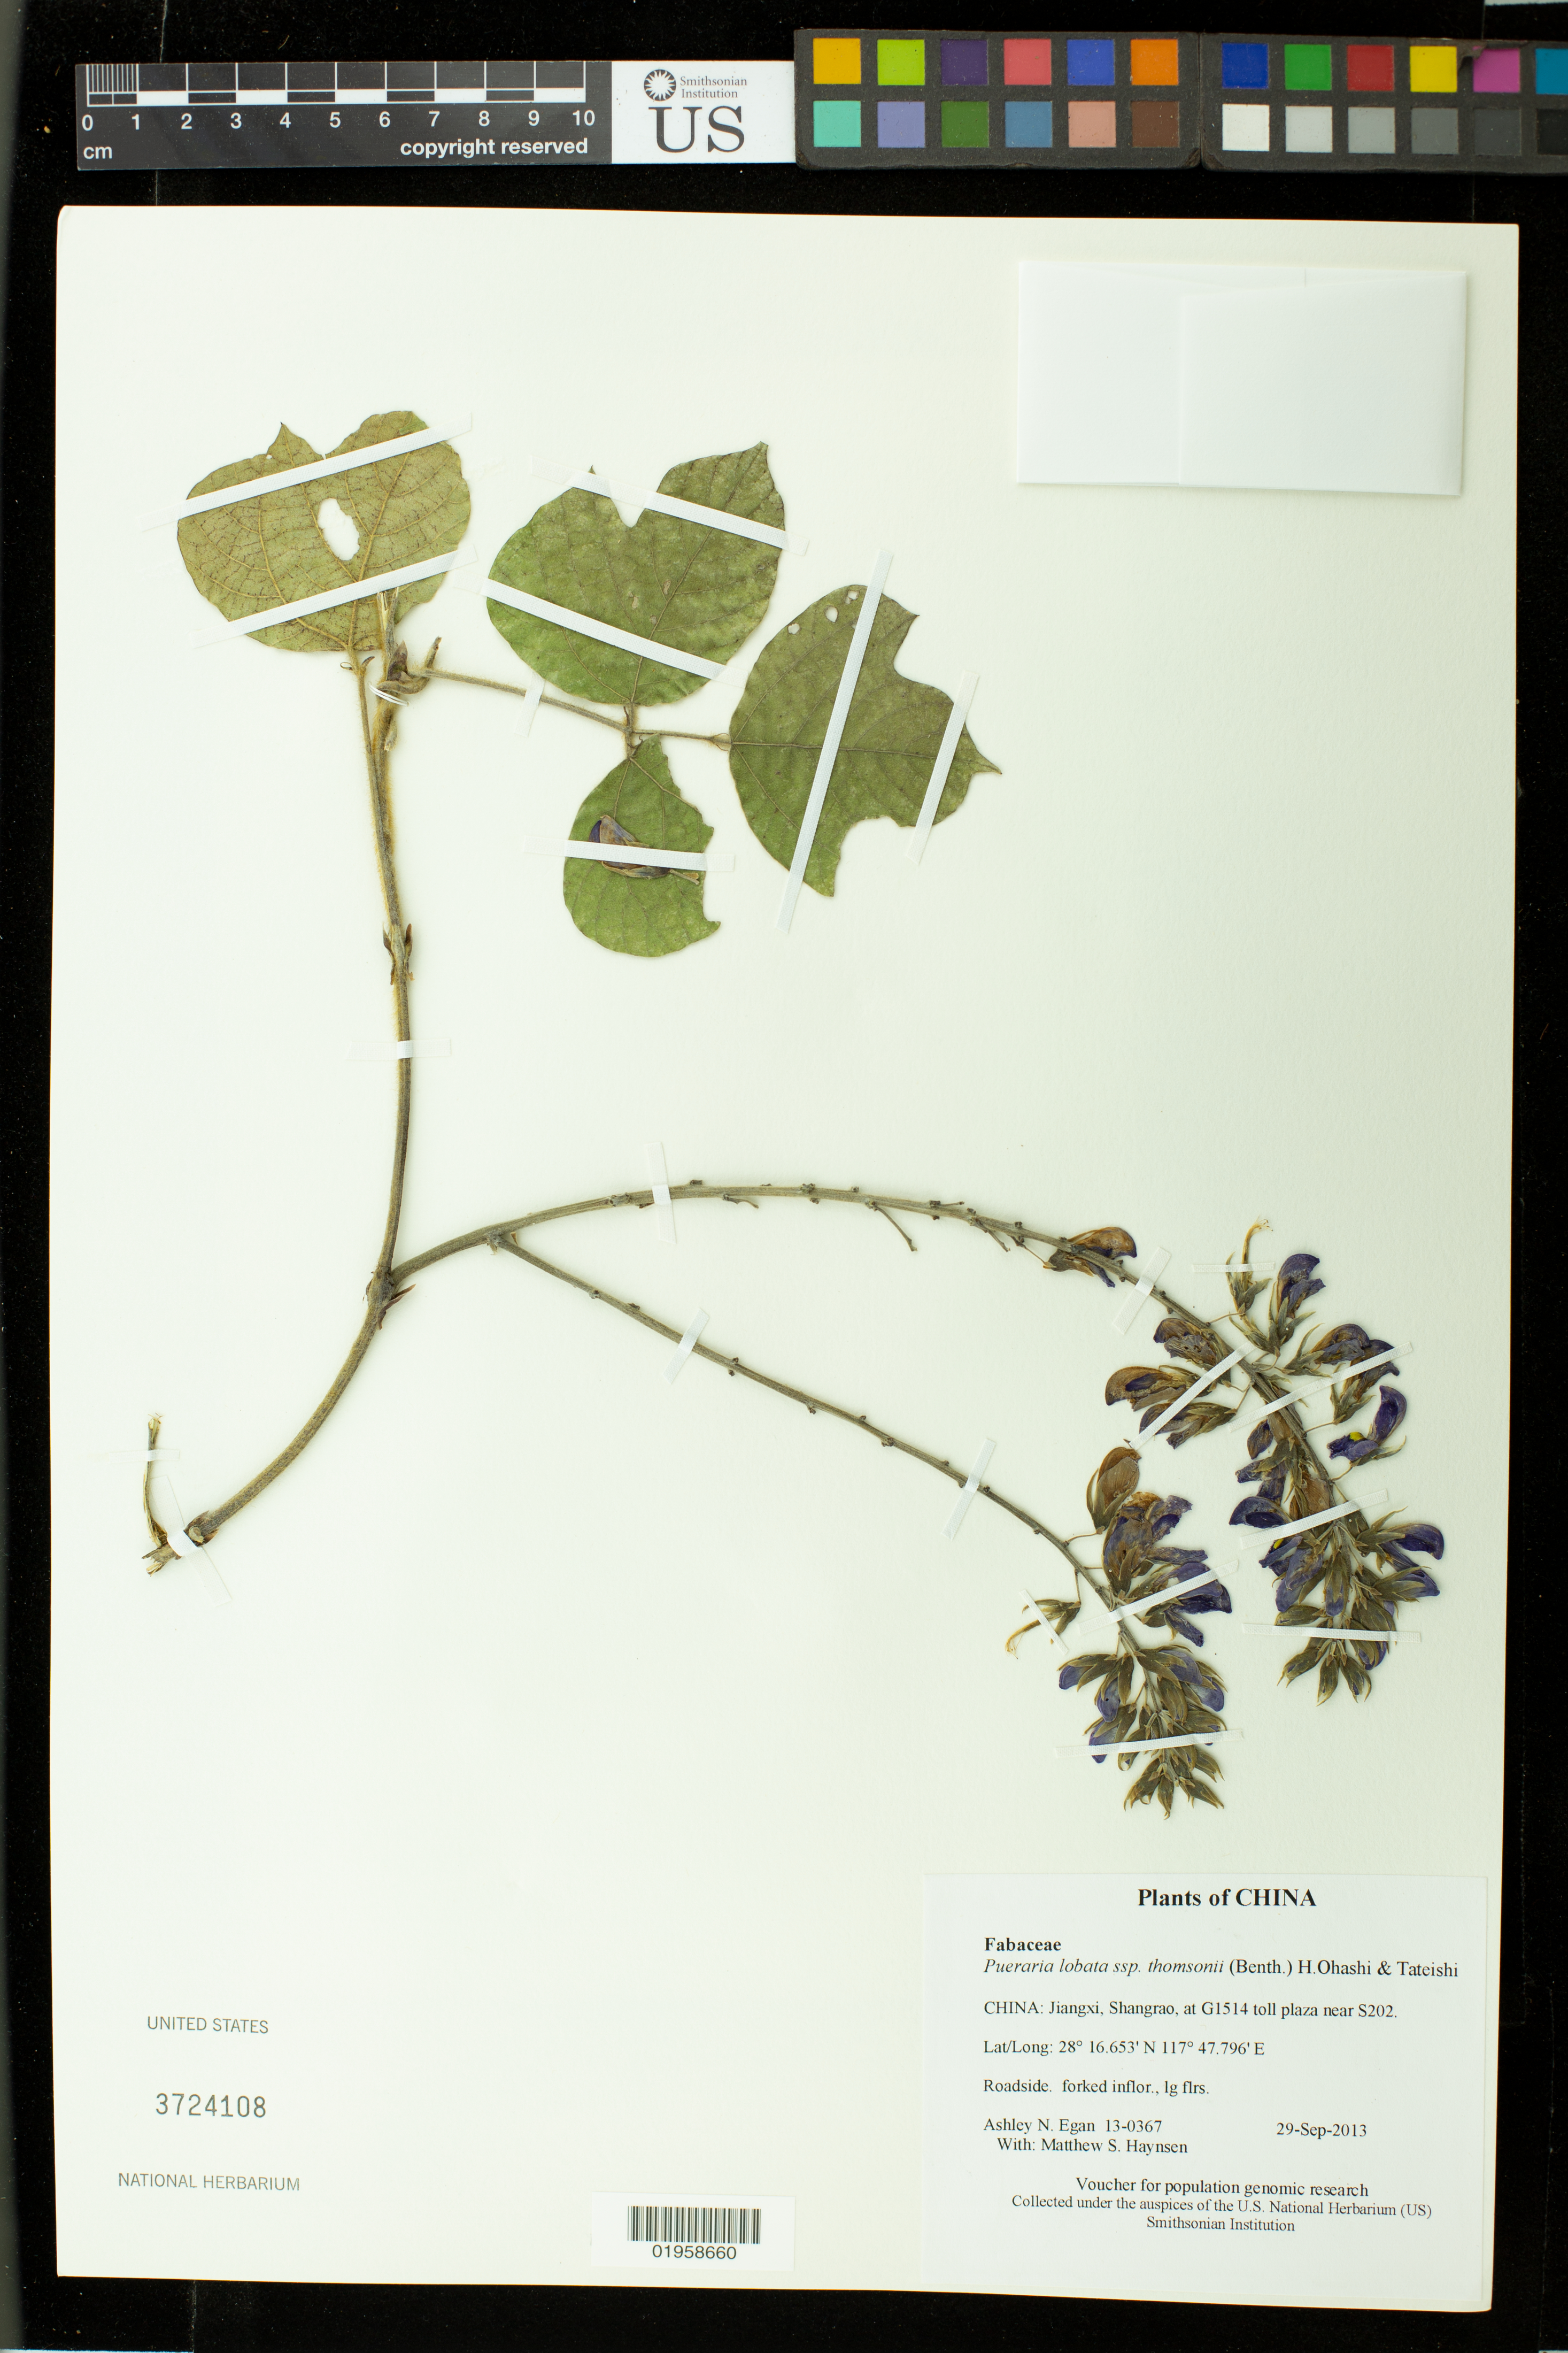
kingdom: Plantae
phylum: Tracheophyta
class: Magnoliopsida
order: Fabales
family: Fabaceae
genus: Pueraria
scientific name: Pueraria lobata subsp. thomsonii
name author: (Benth.) H. Ohashi & Tateishi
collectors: A. N. Egan & M. Hansen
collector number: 13-0367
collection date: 2013-09-29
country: China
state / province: Jiangxi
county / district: Shangrao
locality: at G1514 toll plaza near S202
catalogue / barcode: US 3724108